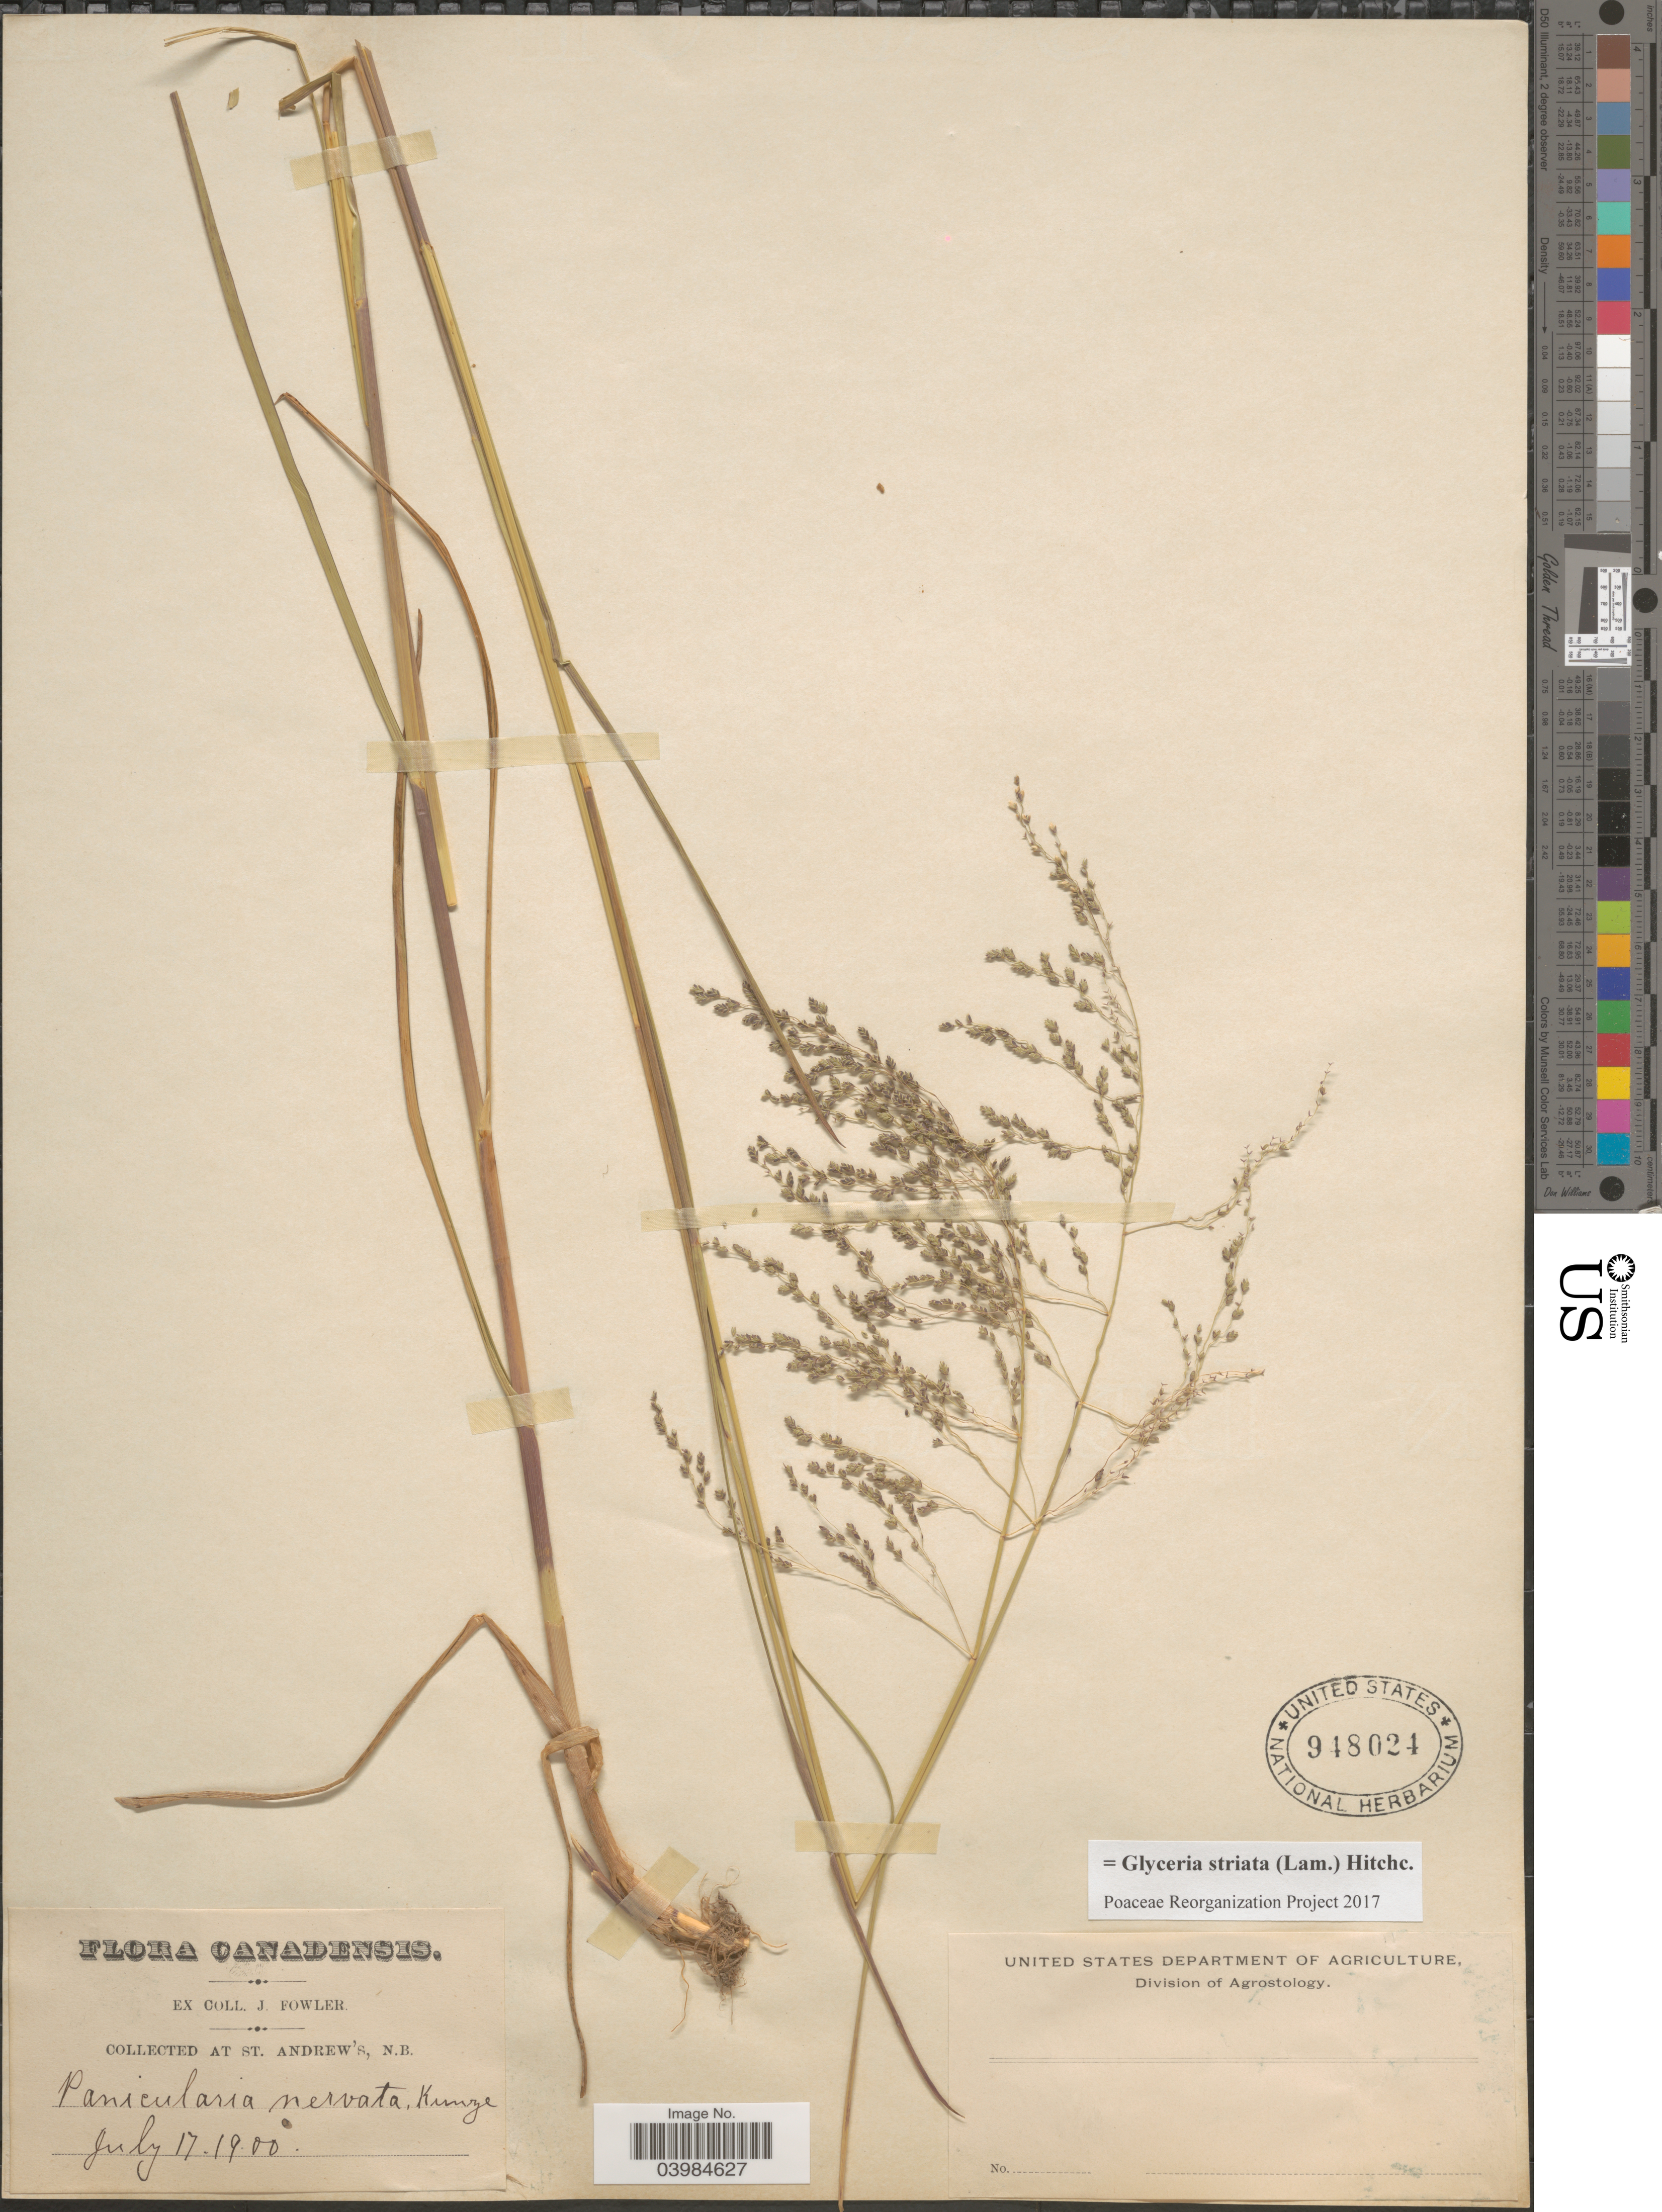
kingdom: Plantae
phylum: Tracheophyta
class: Liliopsida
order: Poales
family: Poaceae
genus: Glyceria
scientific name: Glyceria striata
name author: (Lam.) Hitchc.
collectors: J. Fowler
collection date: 1900-07-17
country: Canada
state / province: New Brunswick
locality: At st. Andrew's.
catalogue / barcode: US 948024